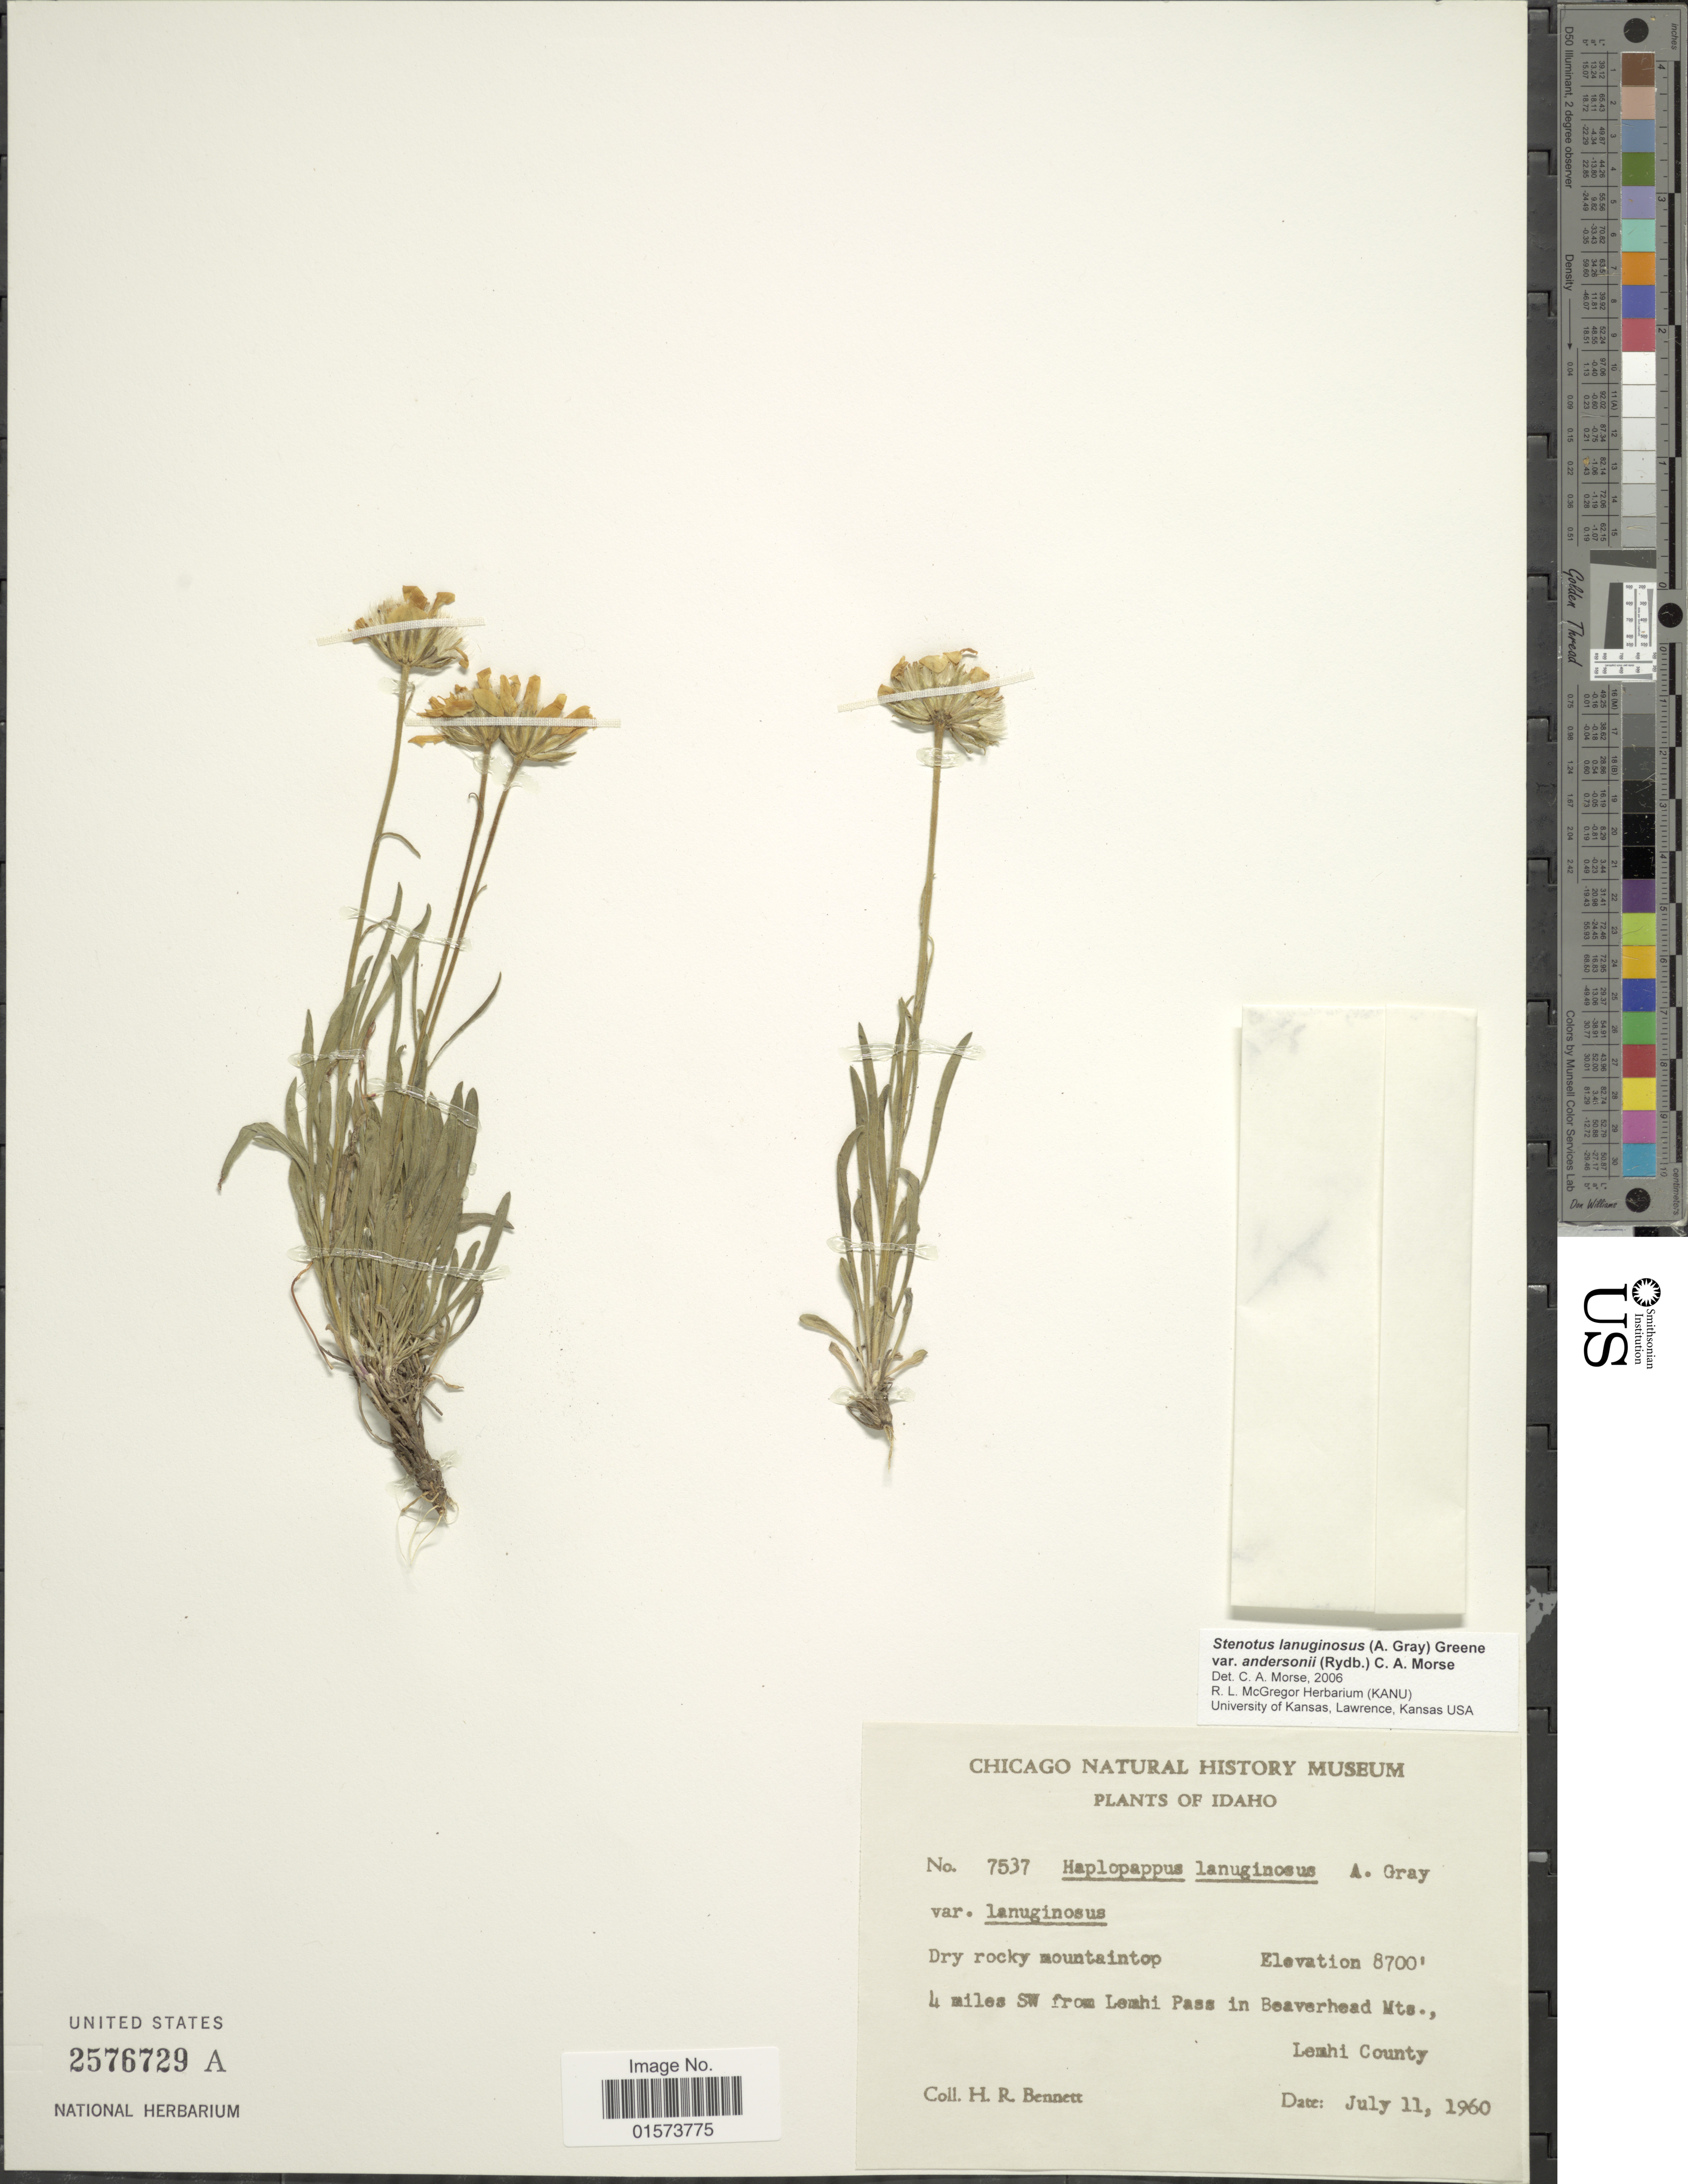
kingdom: Plantae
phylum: Tracheophyta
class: Magnoliopsida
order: Asterales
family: Asteraceae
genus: Stenotus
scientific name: Stenotus lanuginosus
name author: (A. Gray) Greene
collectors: H. R. Bennett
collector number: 7537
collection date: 1960-07-11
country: United States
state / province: Idaho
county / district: Lemhi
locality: Dry rocky mountaintop, 4 miles SW from Lemhi Pass in Beaverhead Mts.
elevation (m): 2652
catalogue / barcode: US 2576729A